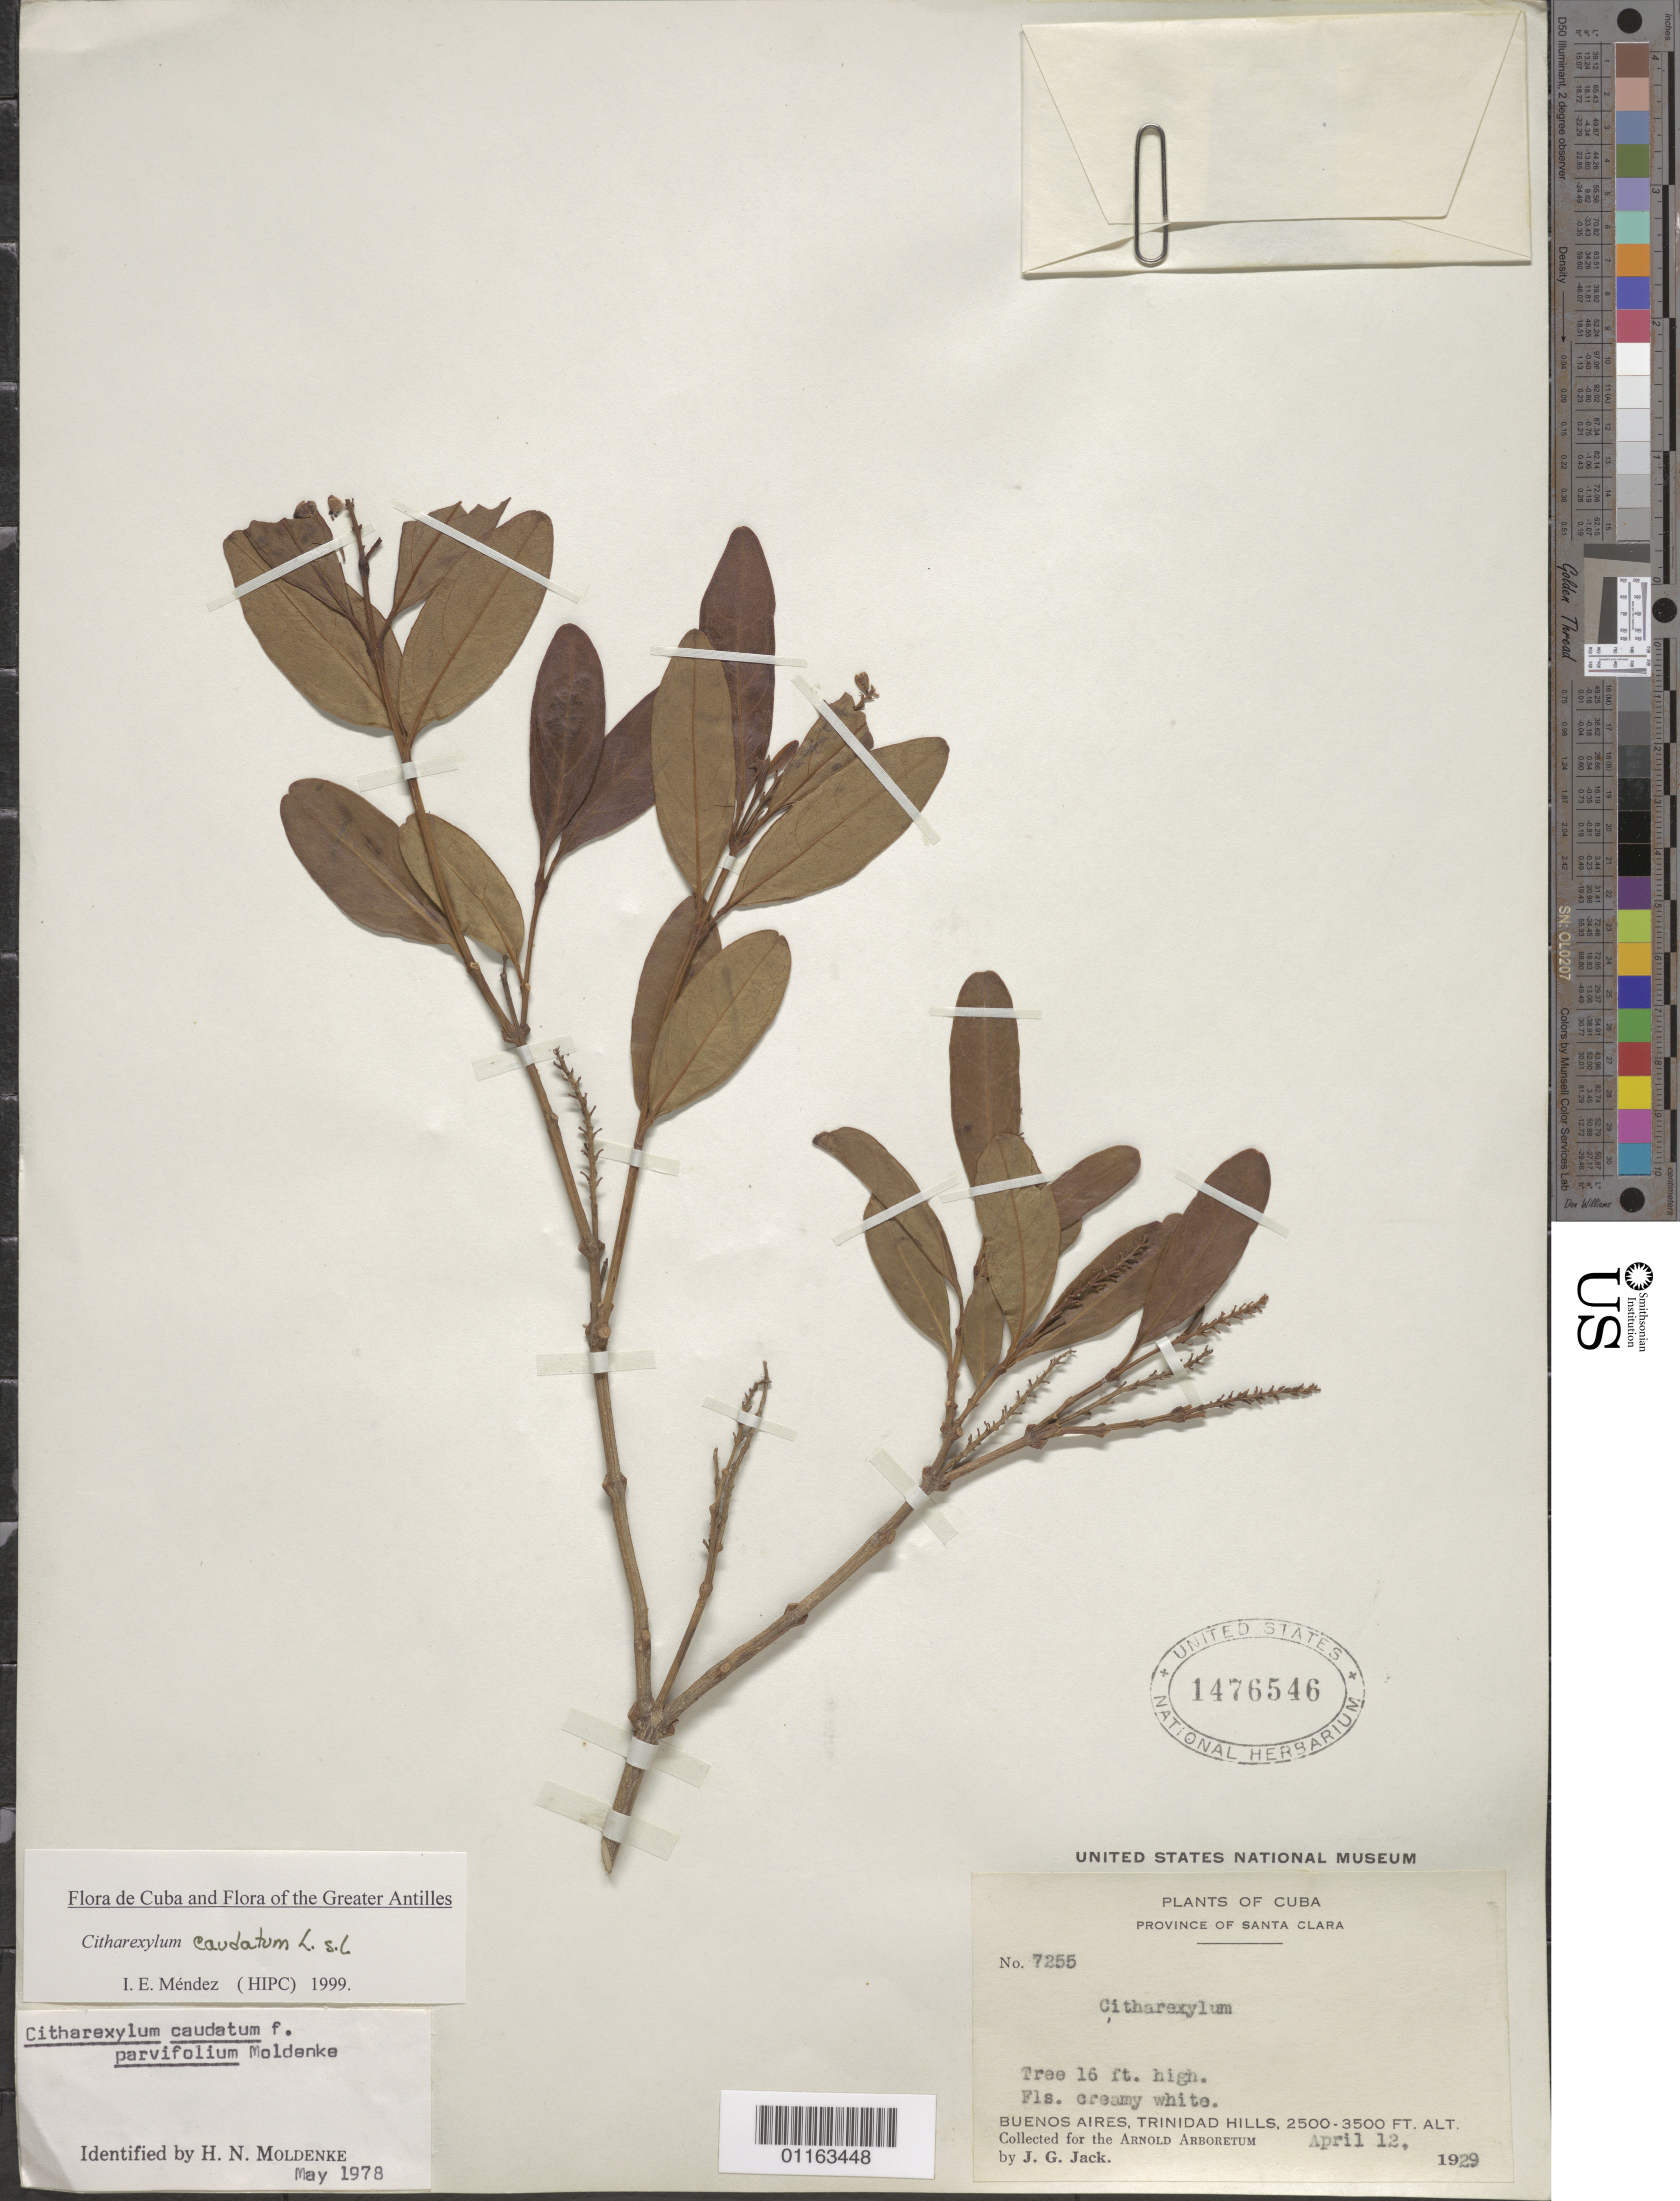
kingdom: Plantae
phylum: Tracheophyta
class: Magnoliopsida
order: Lamiales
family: Verbenaceae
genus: Citharexylum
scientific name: Citharexylum caudatum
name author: L.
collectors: J. G. Jack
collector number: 7255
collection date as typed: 12 Apr 1929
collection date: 1929-04-12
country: Cuba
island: Cuba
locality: Buenos Aires, Trinidad Hilla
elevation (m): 762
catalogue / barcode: US 1476546